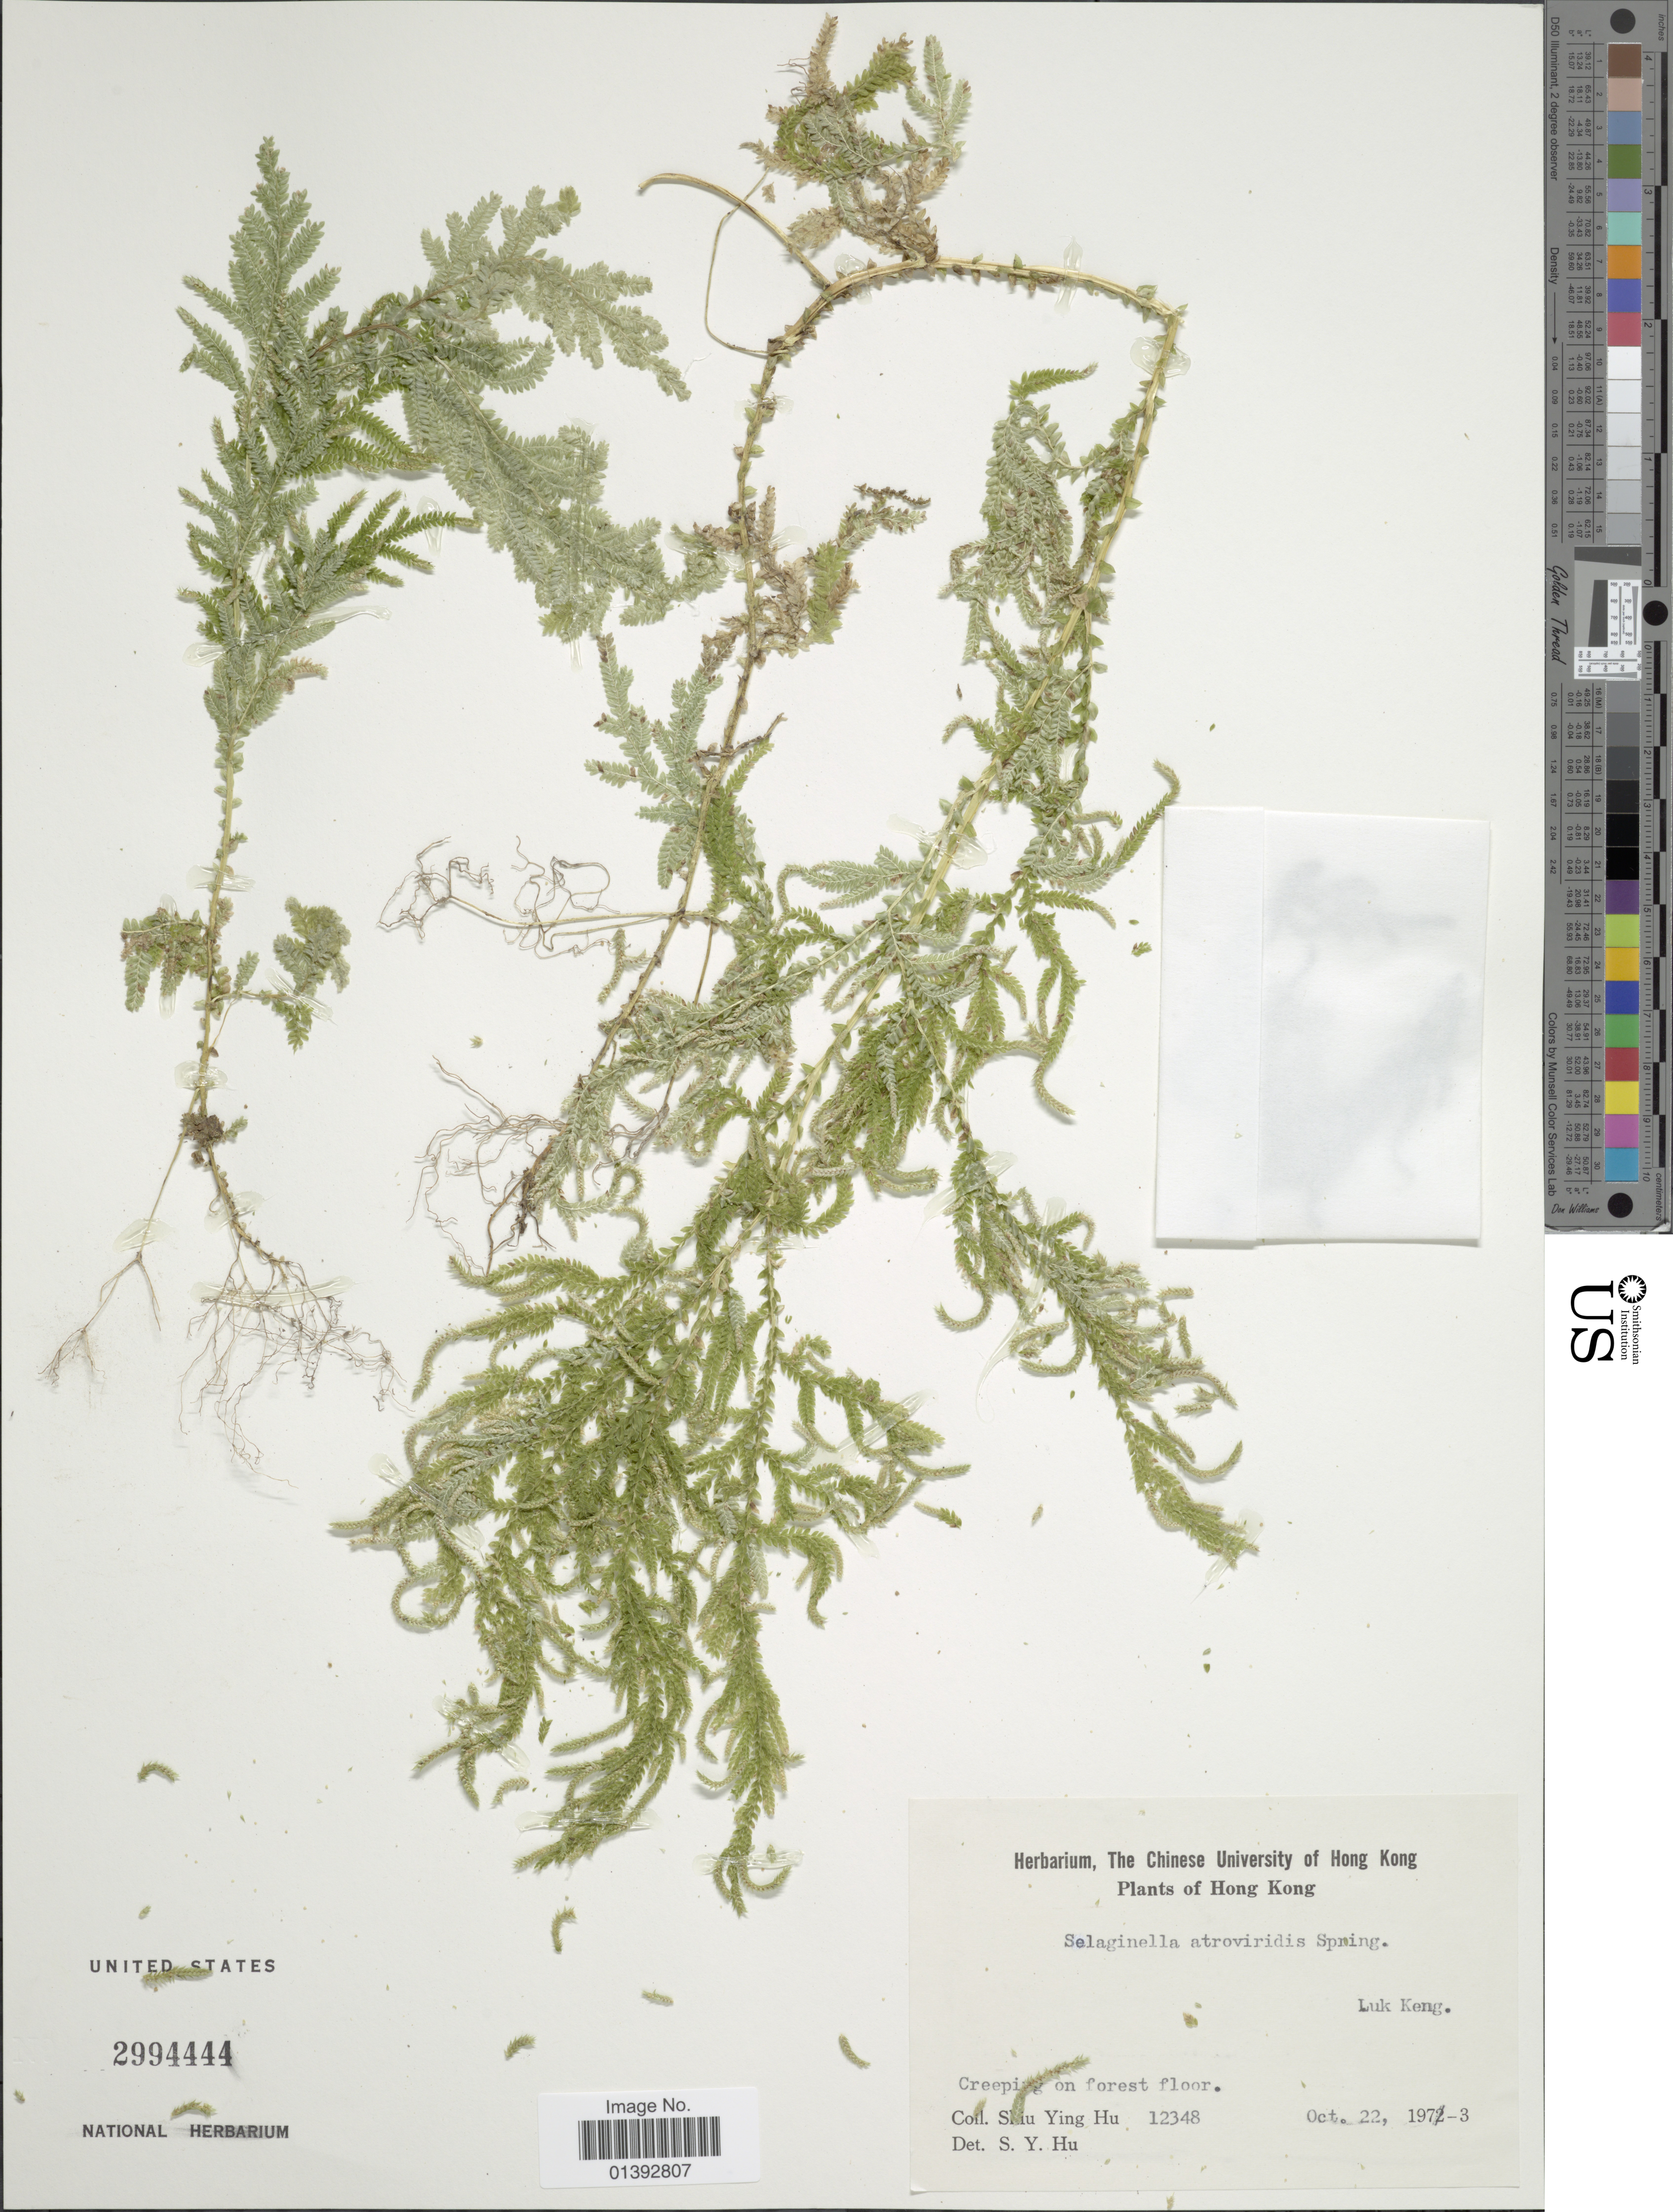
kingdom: Plantae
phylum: Tracheophyta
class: Lycopodiopsida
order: Selaginellales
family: Selaginellaceae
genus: Selaginella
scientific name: Selaginella doederleinii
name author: Hieron.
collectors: S. Y. Hu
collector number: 12348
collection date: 1973-10-22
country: China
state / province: Hong Kong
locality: Luk Keng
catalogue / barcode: US 2994444